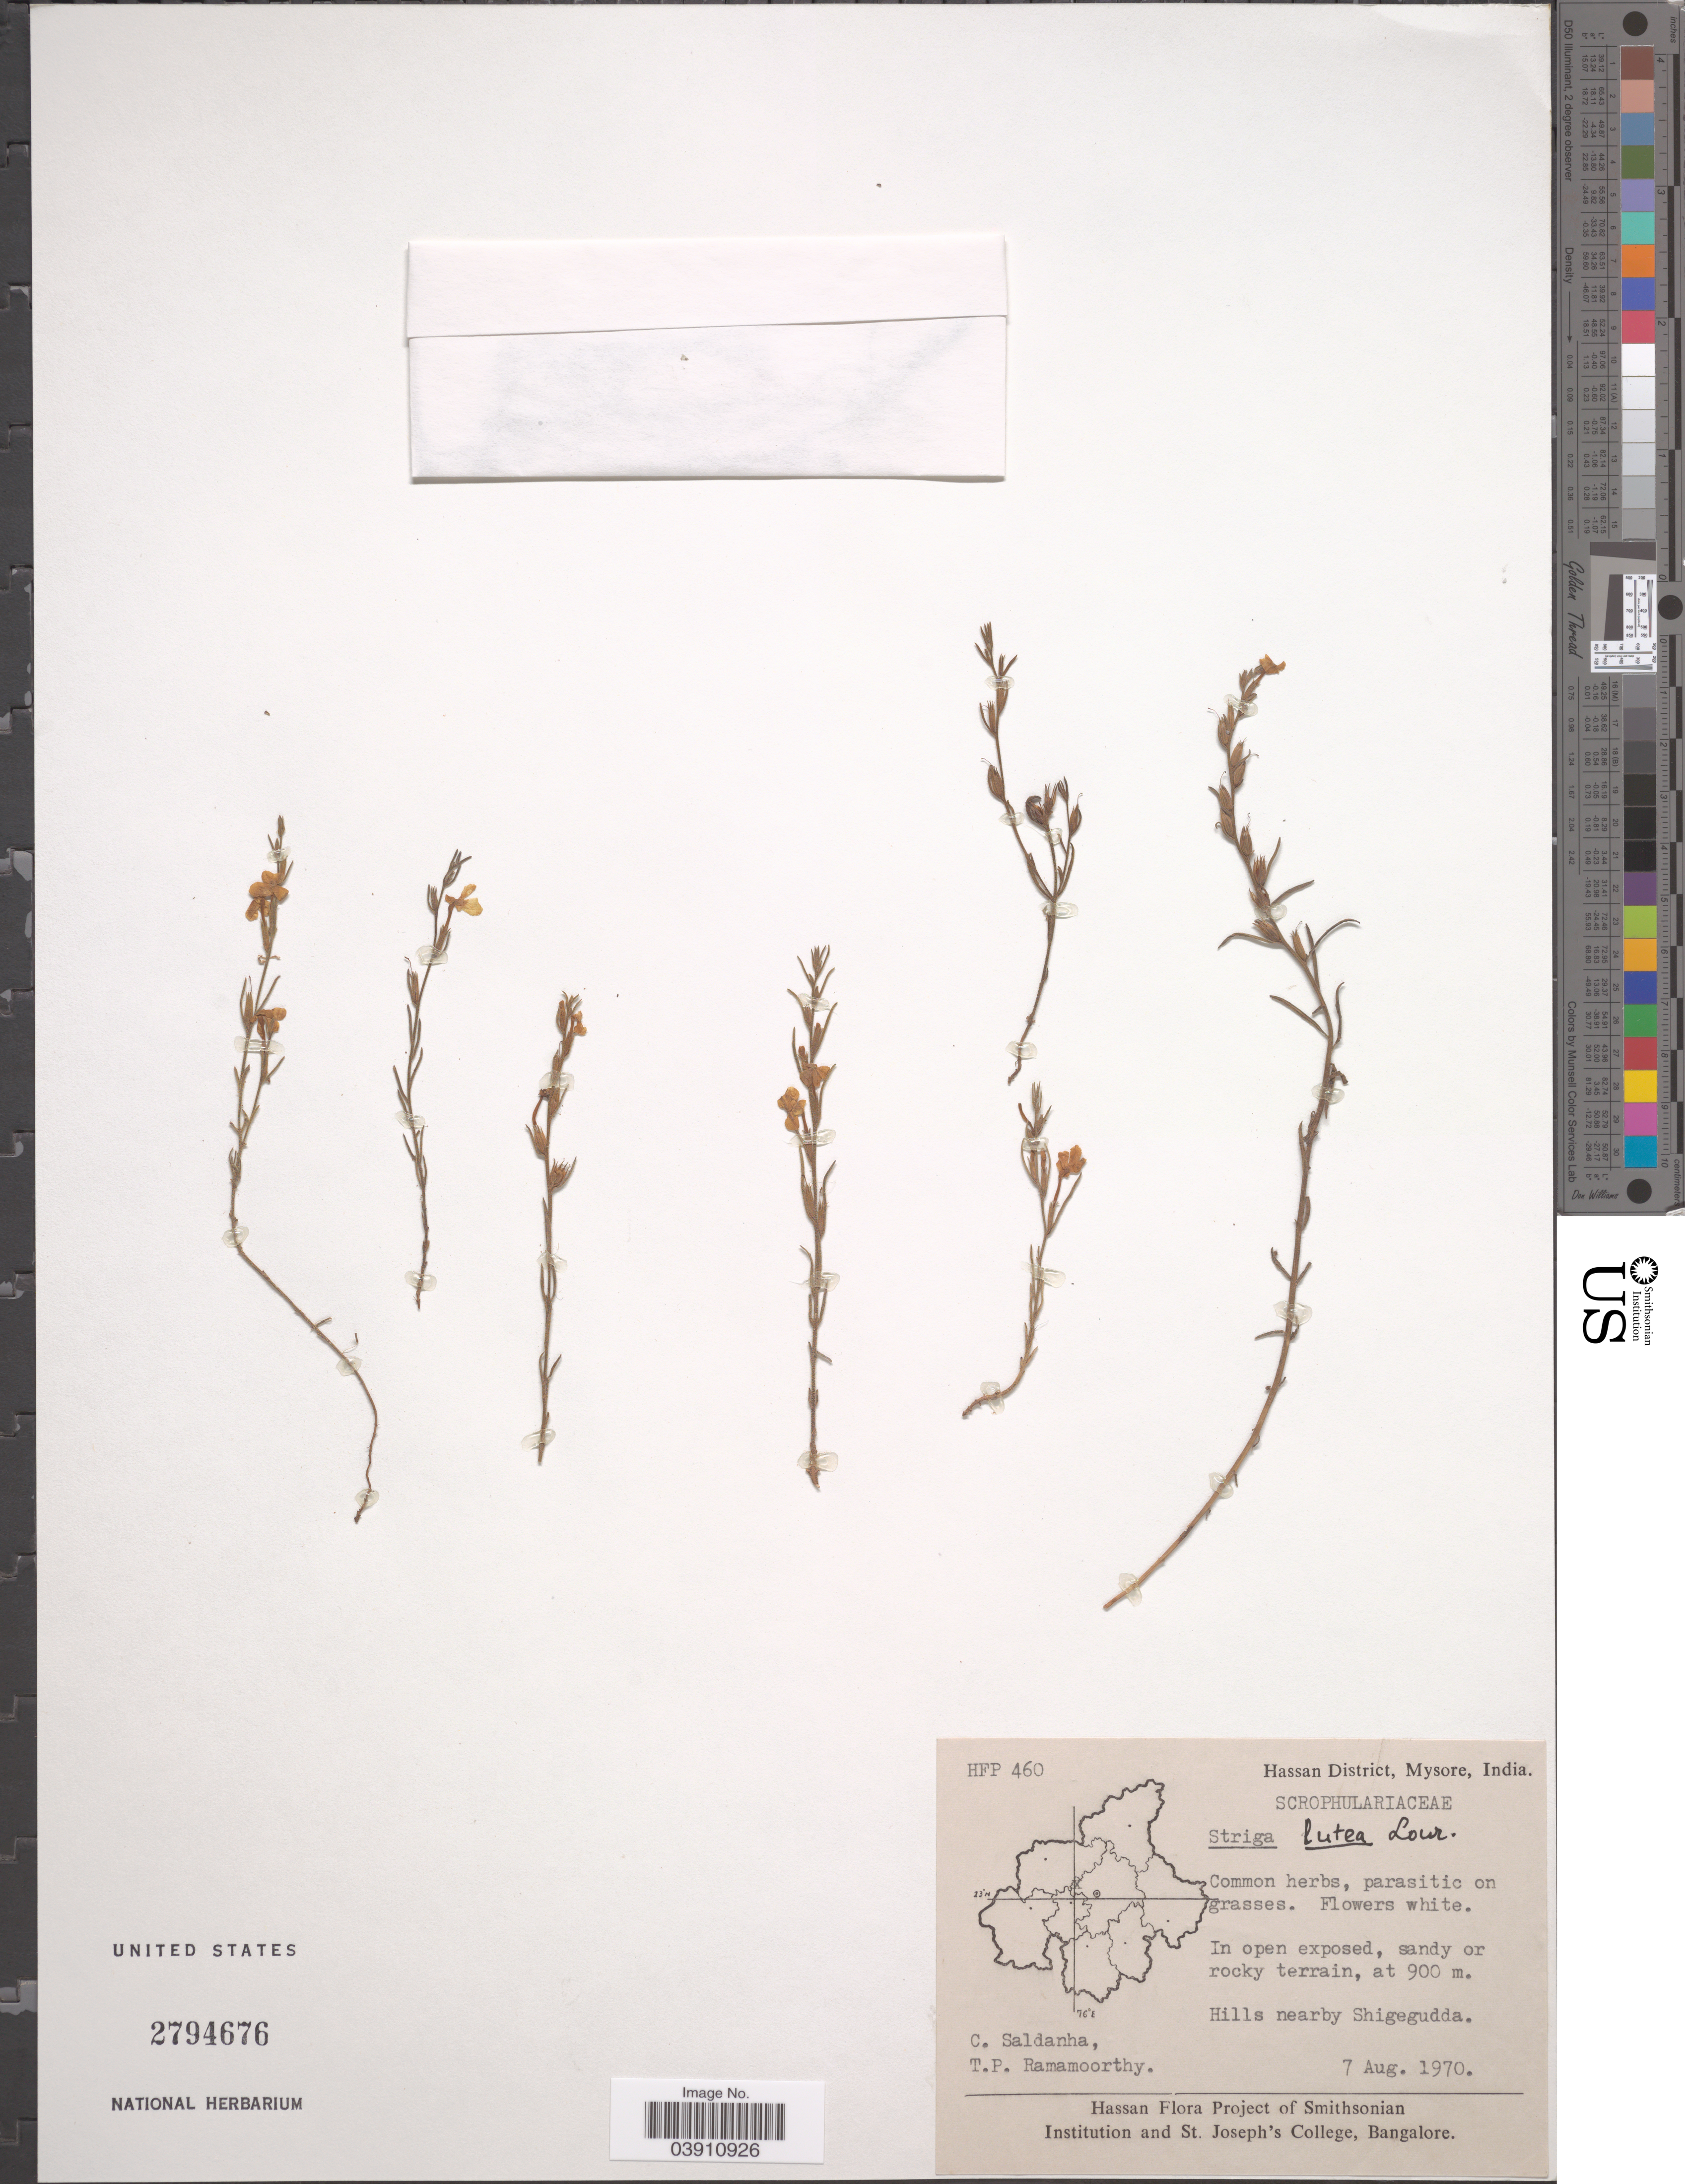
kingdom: Plantae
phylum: Tracheophyta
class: Magnoliopsida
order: Lamiales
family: Orobanchaceae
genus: Striga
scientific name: Striga lutea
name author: Lour.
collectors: C. Saldanha & T. P. Ramamoorthy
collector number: HFP 460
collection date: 1970-08-07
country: India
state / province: Karnataka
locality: Hassan District, Mysore. Hills nearby Shigegudda.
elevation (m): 900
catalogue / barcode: US 2794676